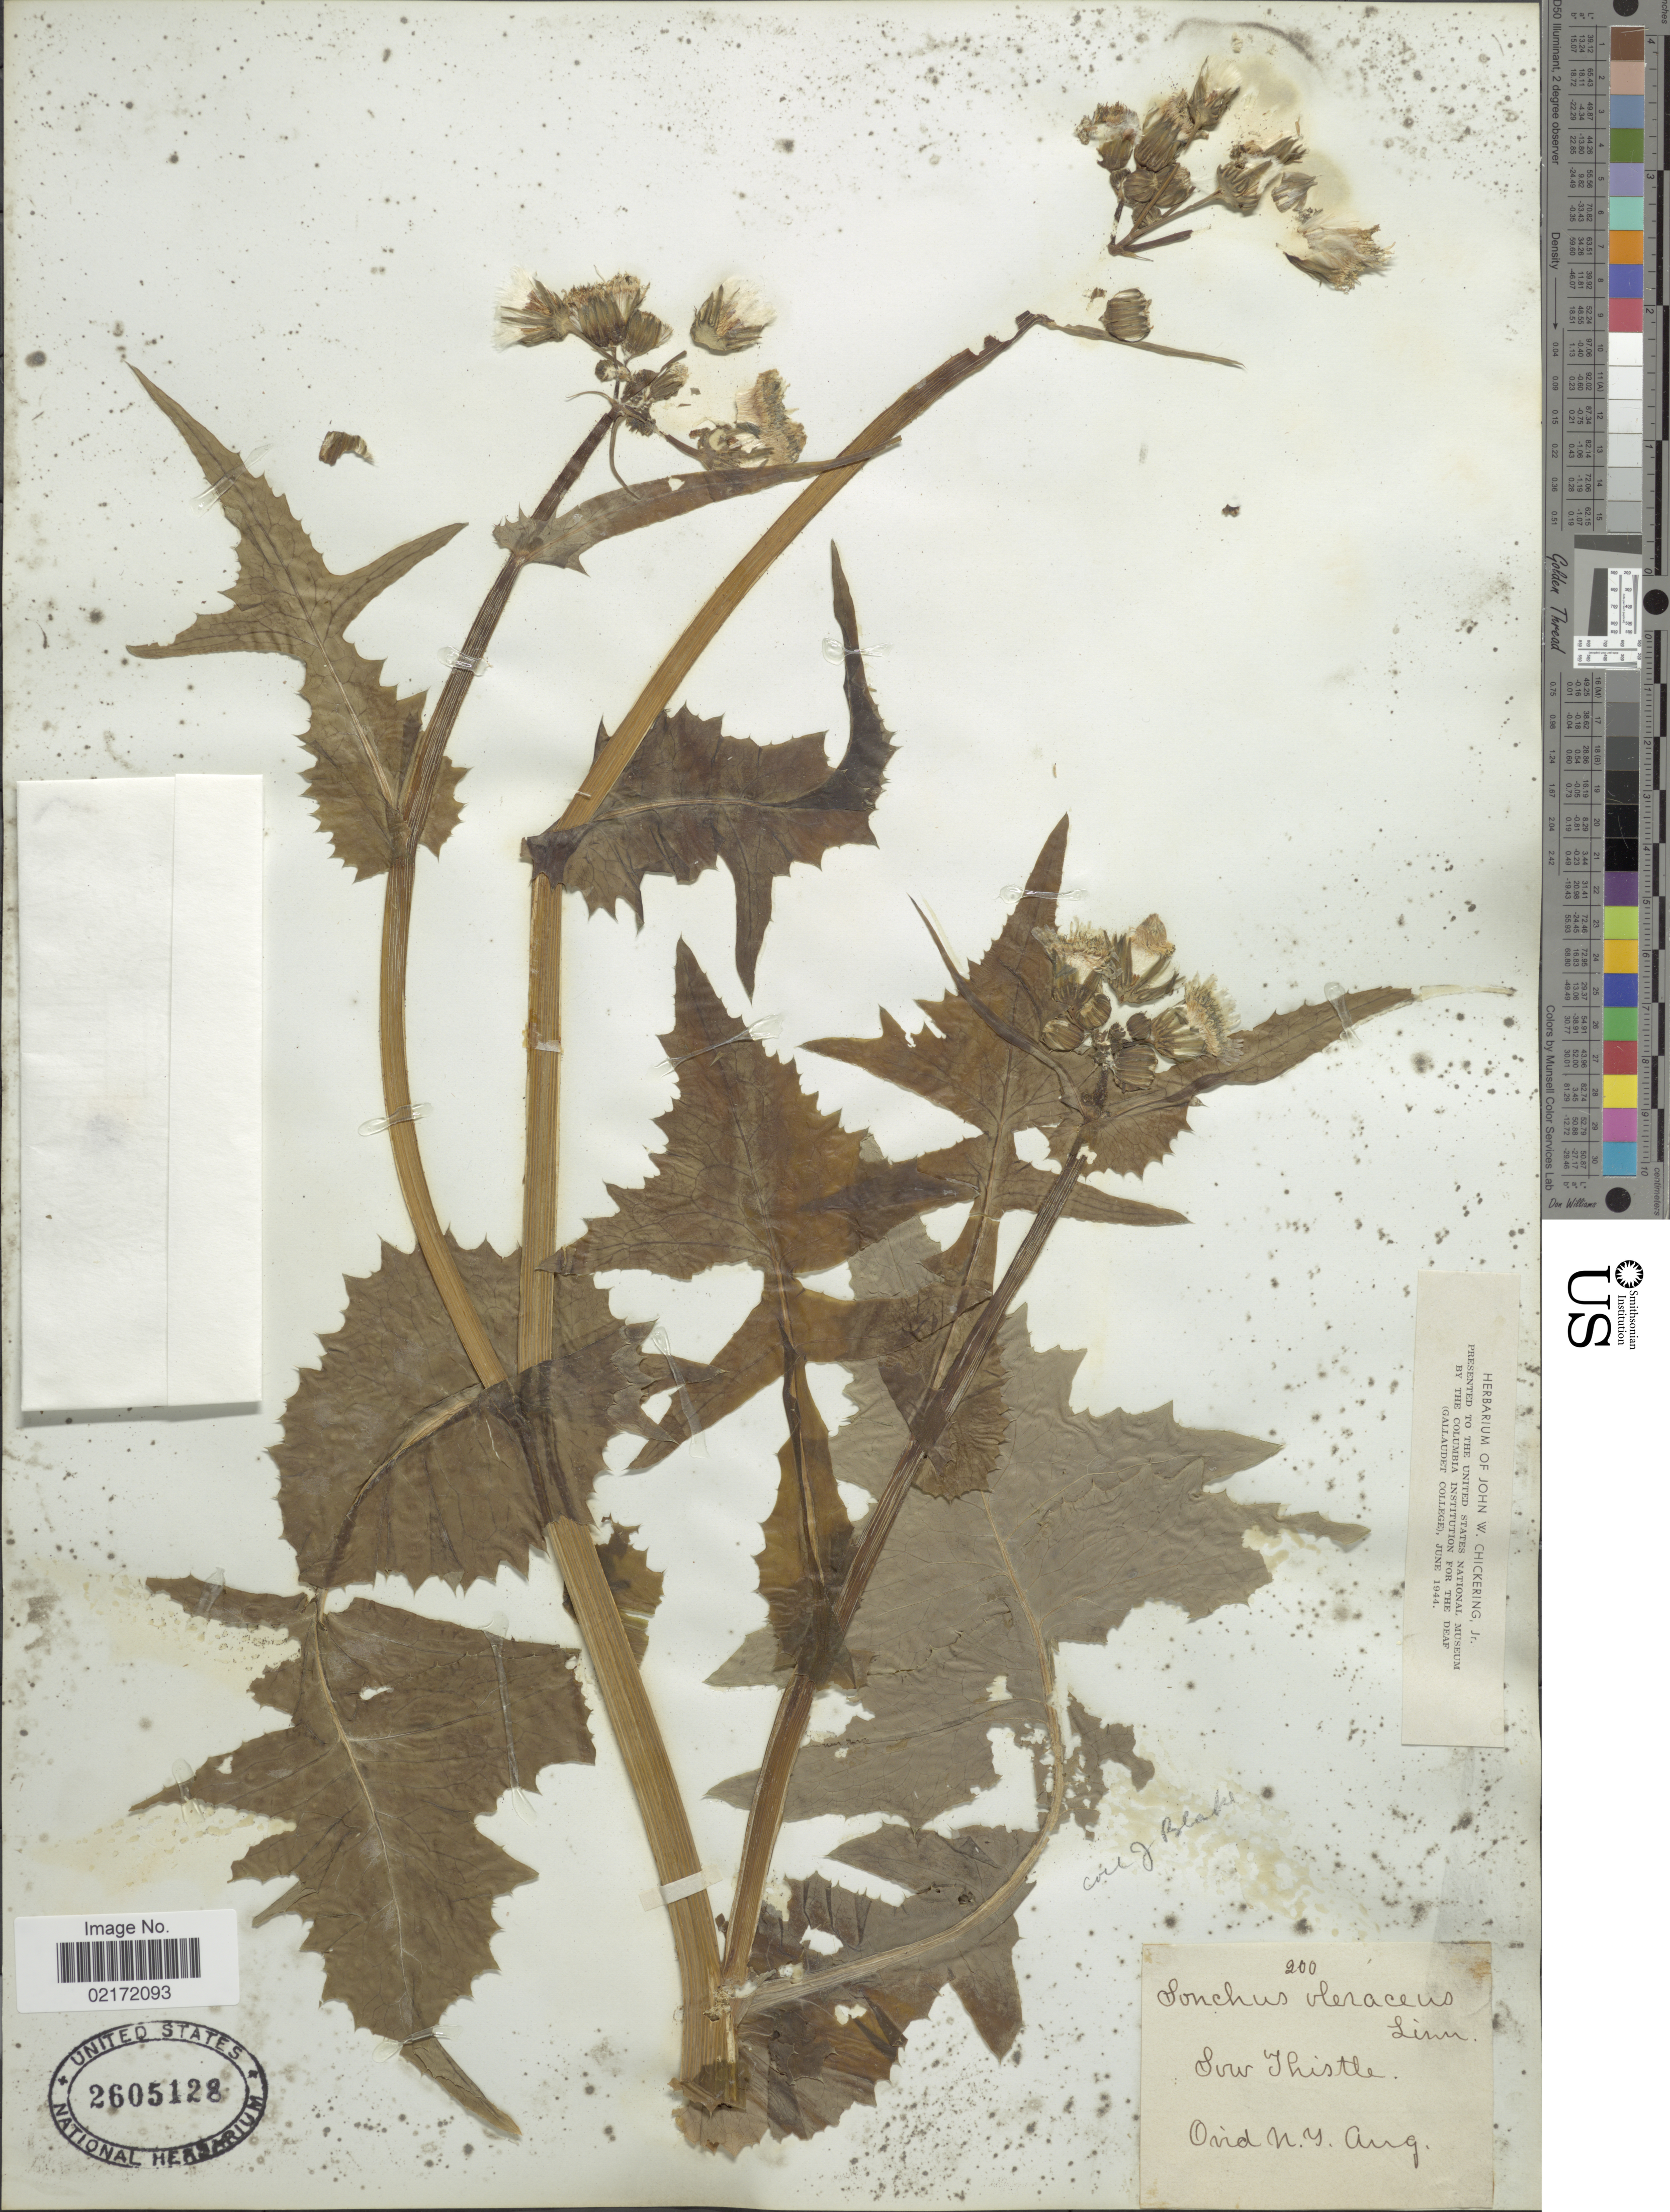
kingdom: Plantae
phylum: Tracheophyta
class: Magnoliopsida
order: Asterales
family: Asteraceae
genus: Sonchus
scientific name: Sonchus oleraceus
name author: L.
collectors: J. Blake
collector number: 200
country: United States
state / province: New York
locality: Sow Thistle. Ovid N.Y.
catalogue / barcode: US 2605128